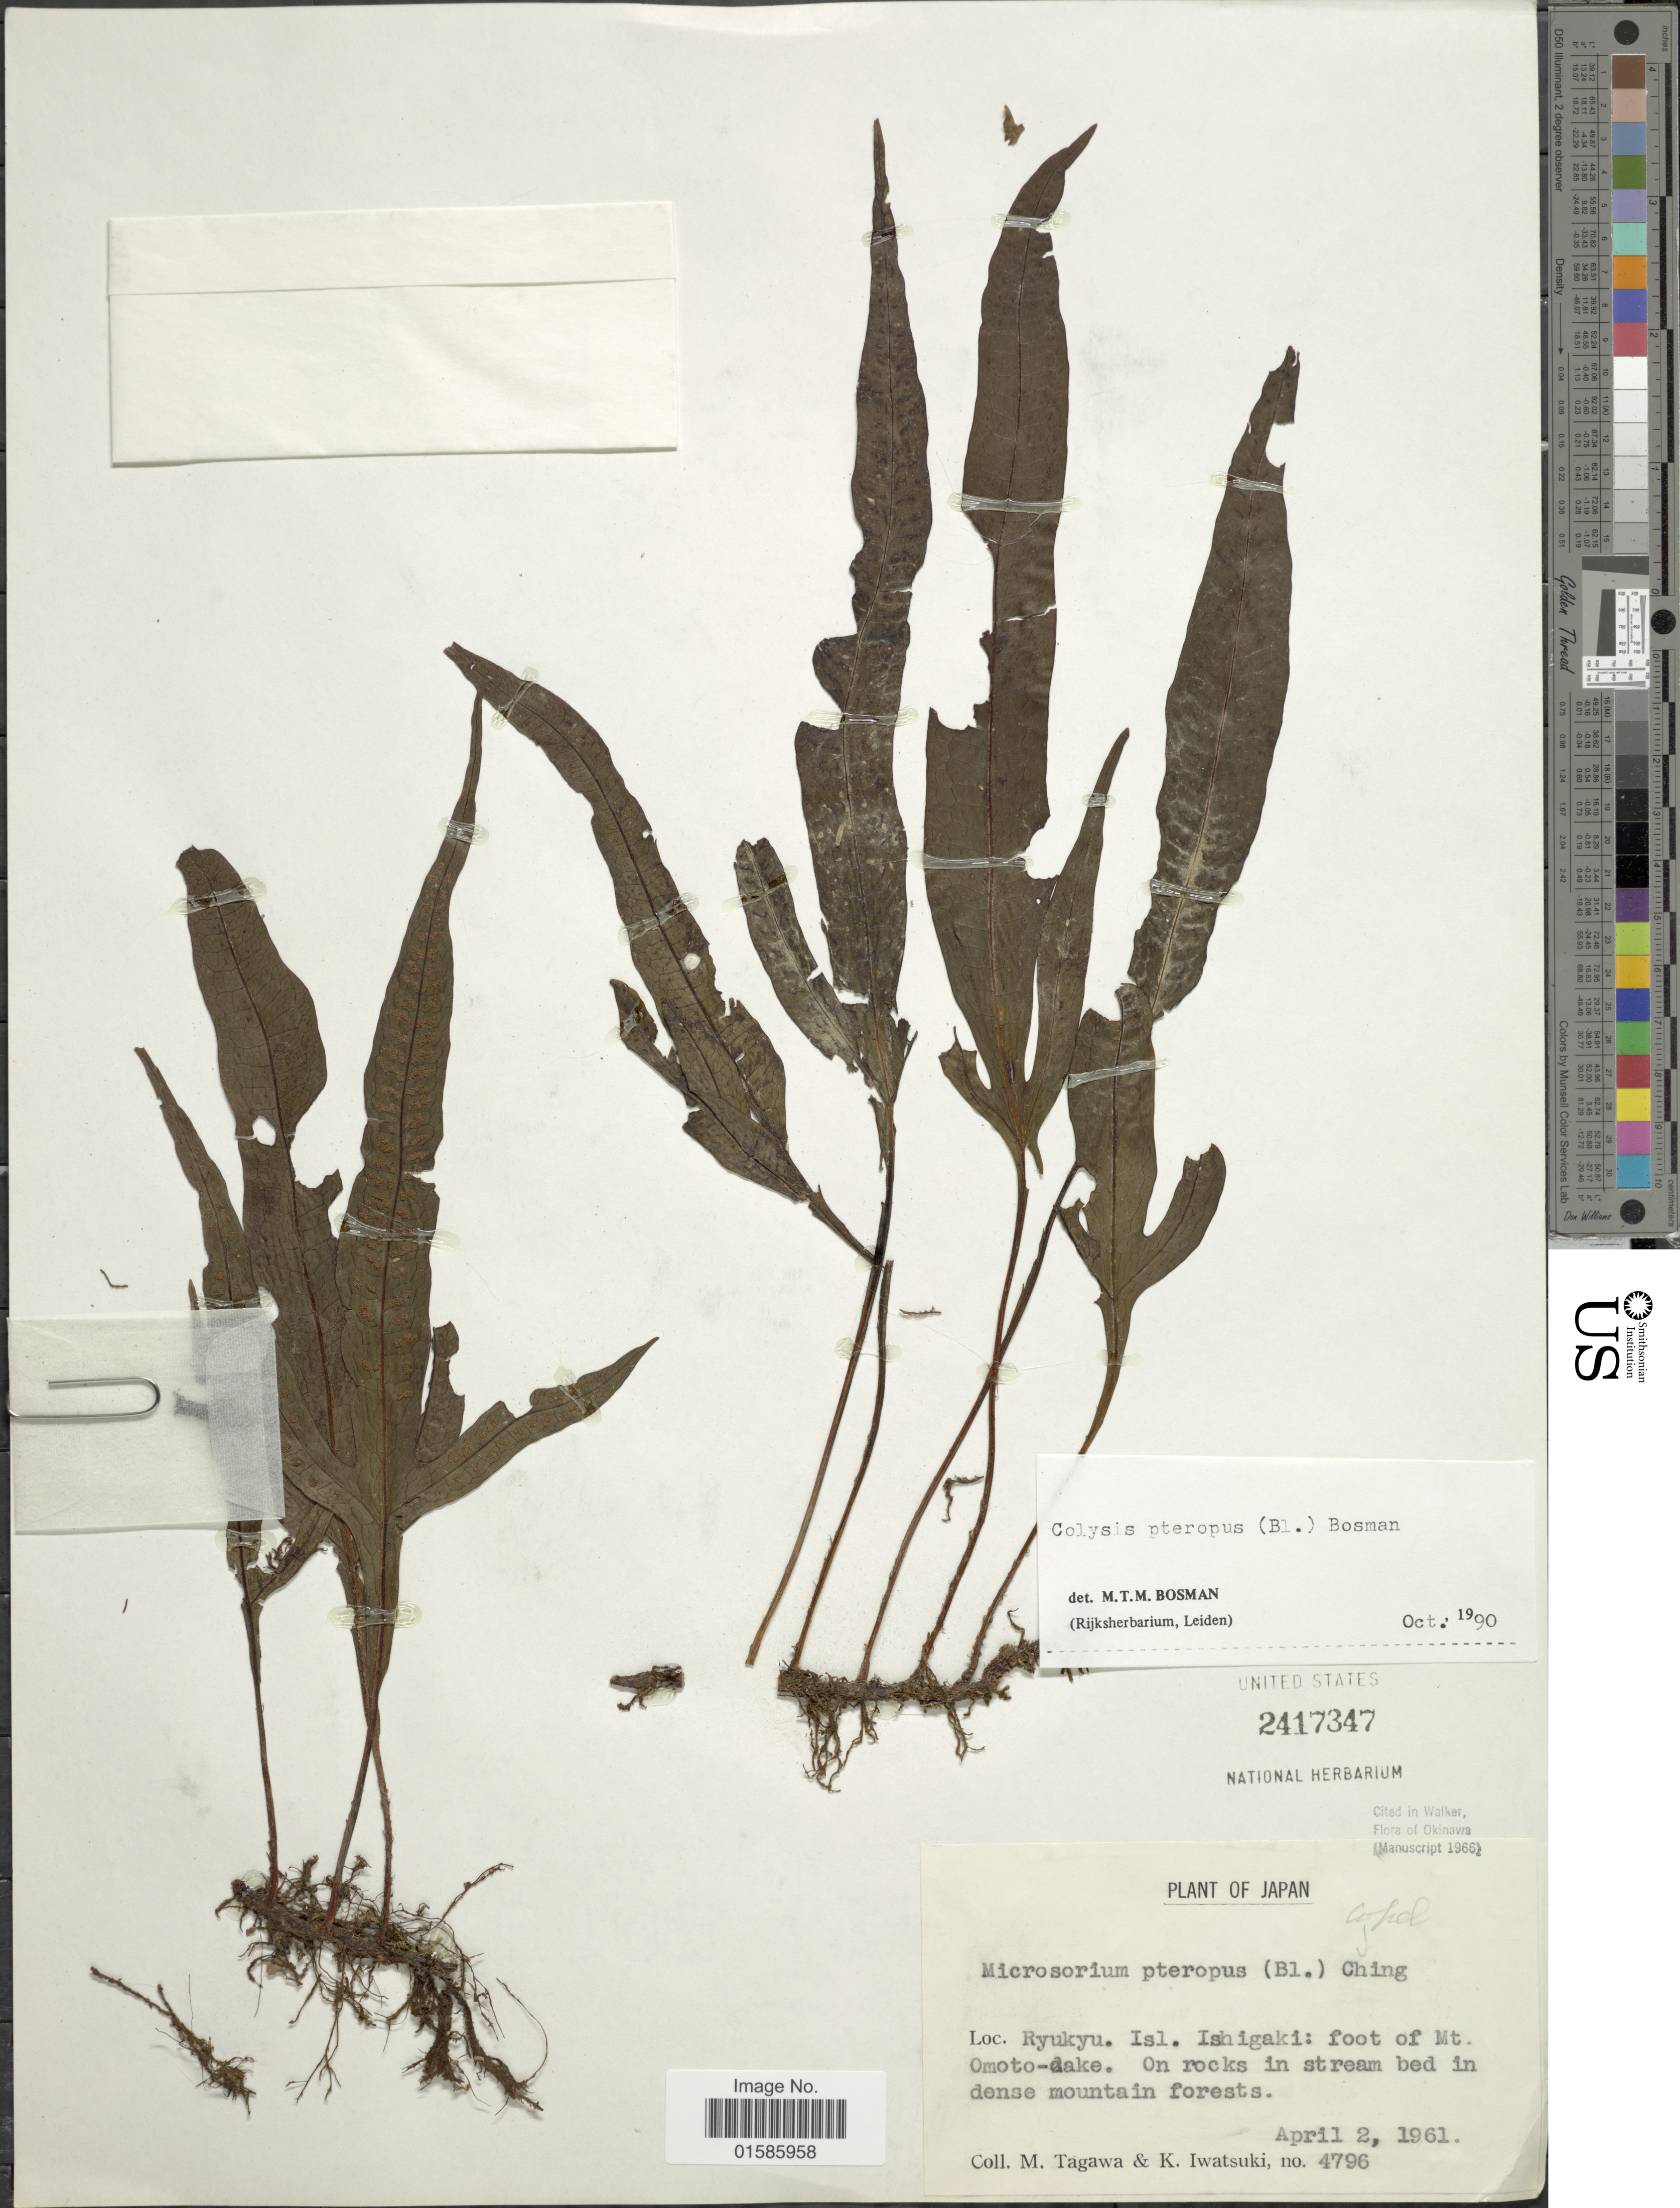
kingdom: Plantae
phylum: Tracheophyta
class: Polypodiopsida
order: Polypodiales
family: Polypodiaceae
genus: Microsorum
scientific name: Microsorum pteropus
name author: (Blume) Copel.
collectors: M. Tagawa & K. Iwatsuki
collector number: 4796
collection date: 1961-04-02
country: Japan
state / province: Okinawa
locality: Ryukyu Isl Ishigaki: foot of Mt Omoto-dake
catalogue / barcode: US 2417347